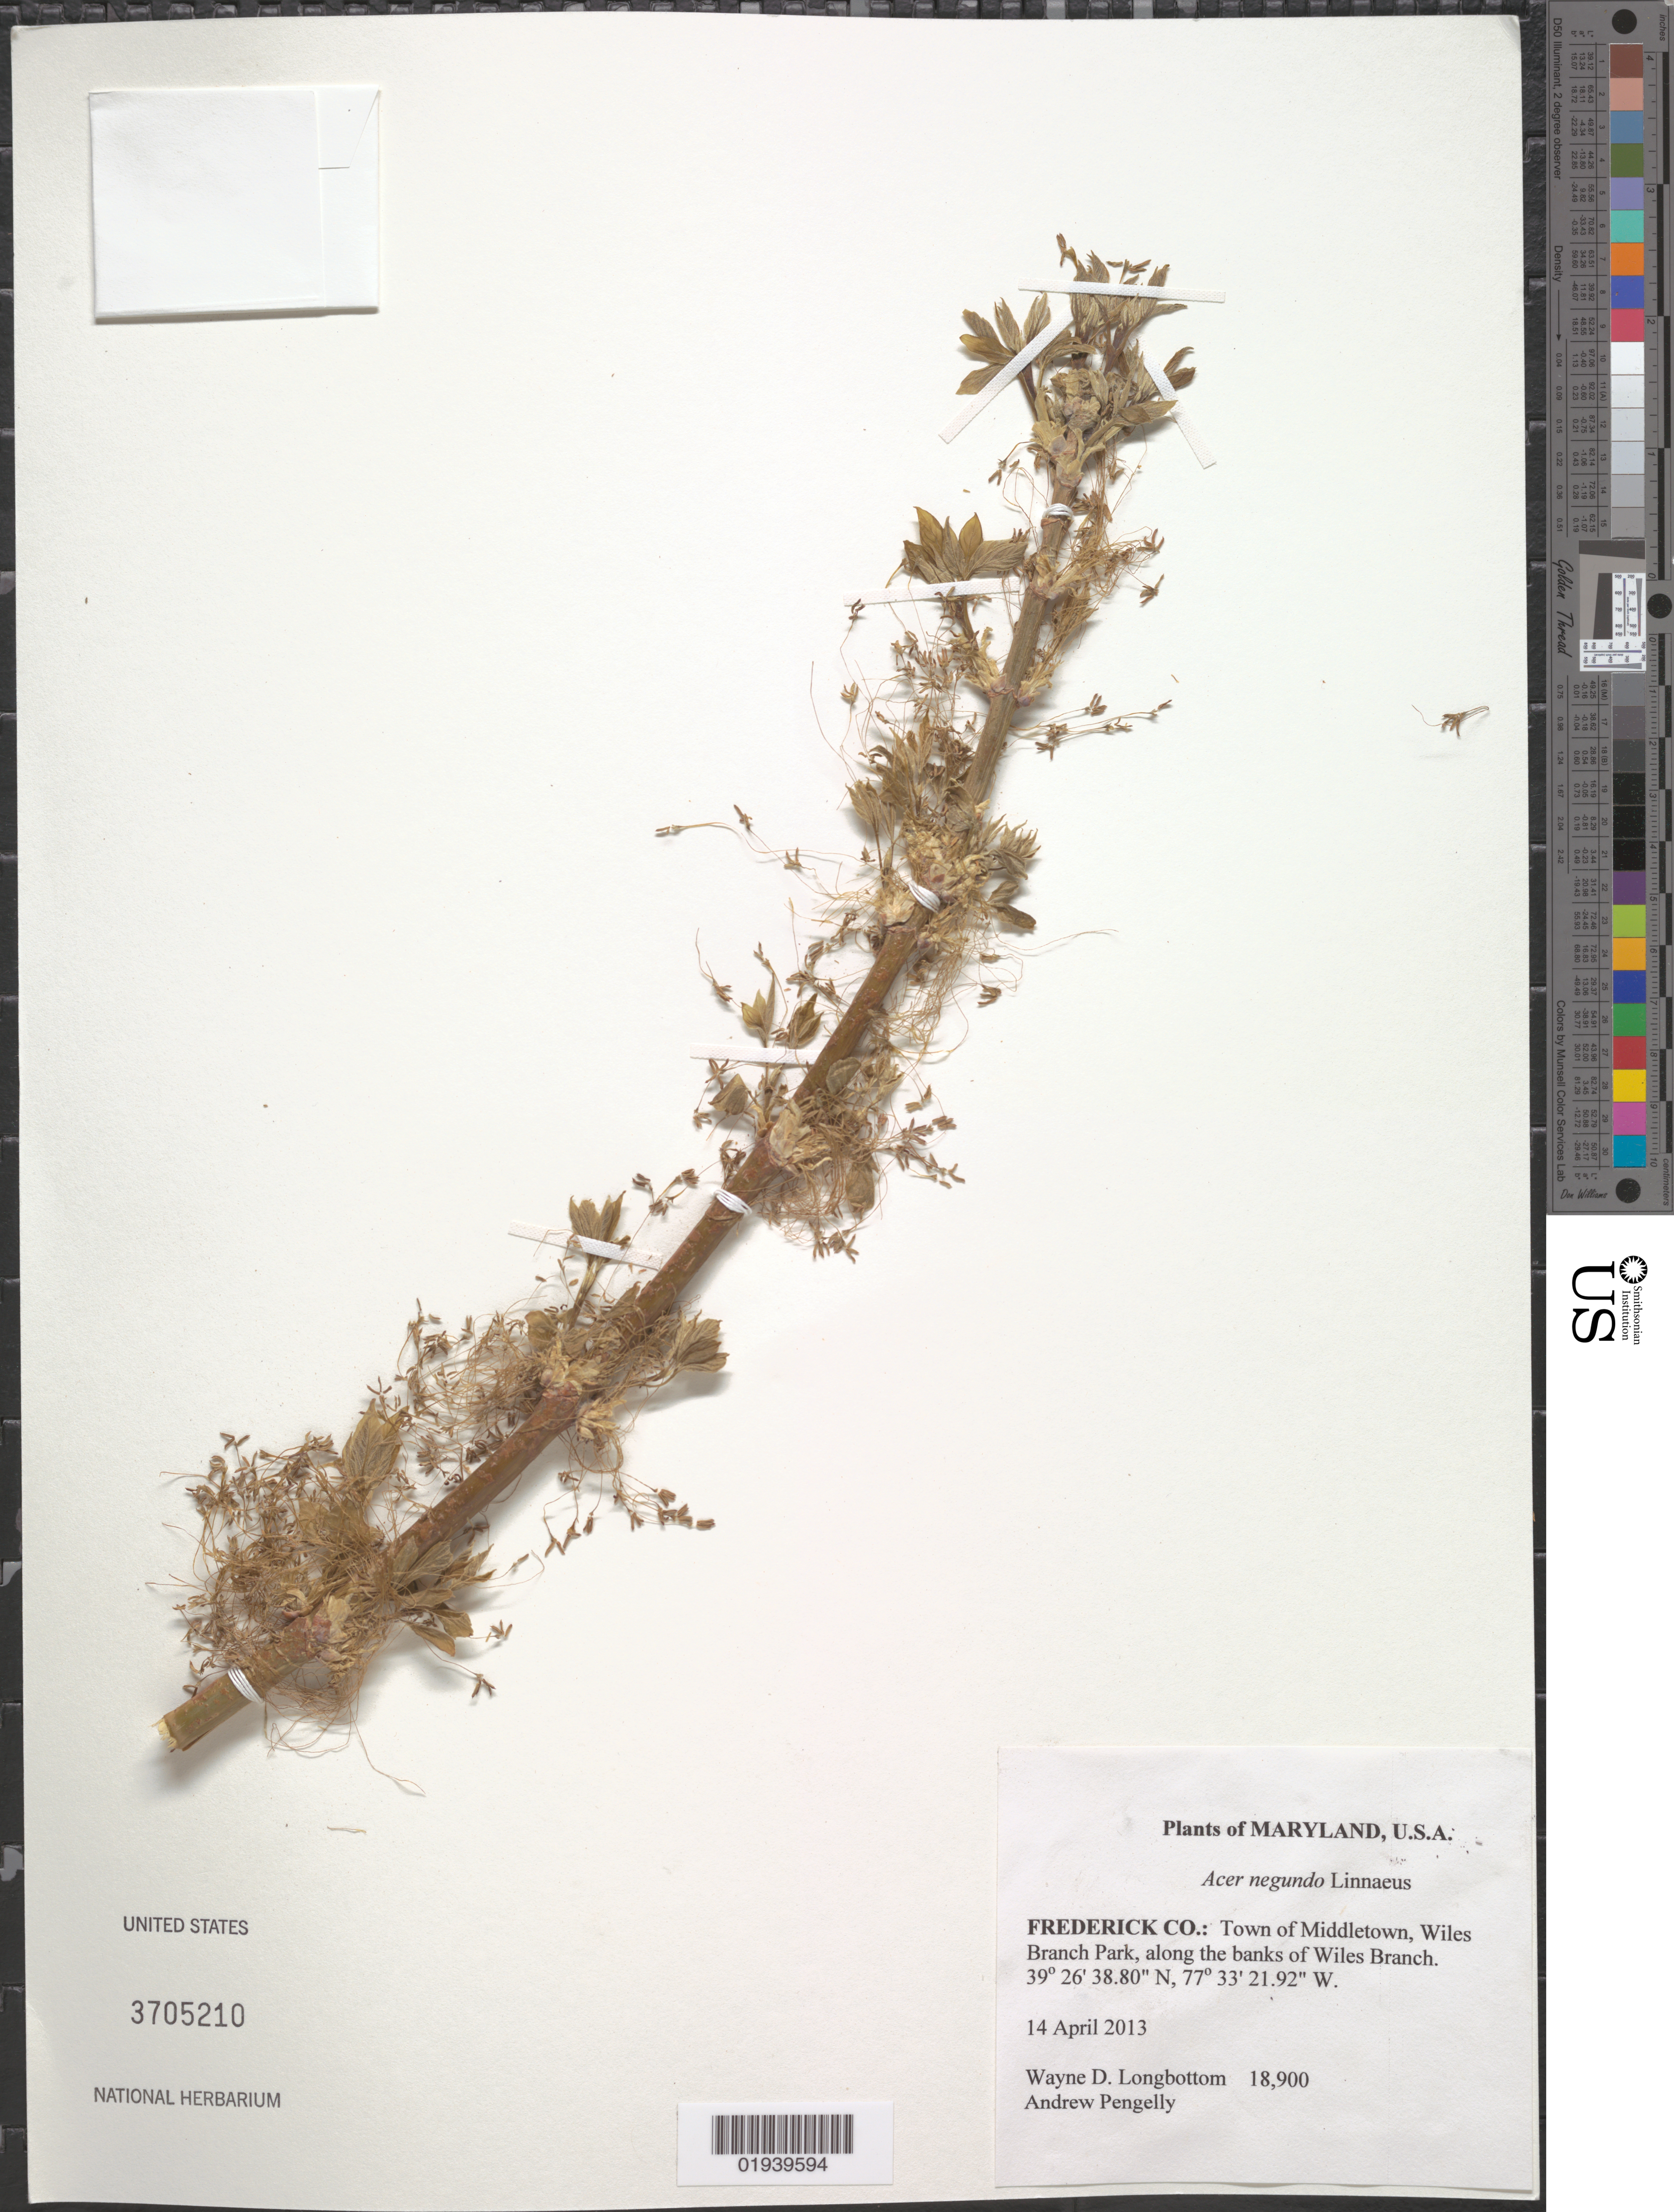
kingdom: Plantae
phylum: Tracheophyta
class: Magnoliopsida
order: Sapindales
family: Sapindaceae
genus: Acer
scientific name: Acer negundo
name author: L.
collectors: W. D. Longbottom & A. Pengelly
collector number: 18,900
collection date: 2013-04-14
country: United States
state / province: Maryland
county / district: Frederick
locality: Middleton, Wiles Branch Park, along the banks of Wiles Branch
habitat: Along banks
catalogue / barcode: US 3705210